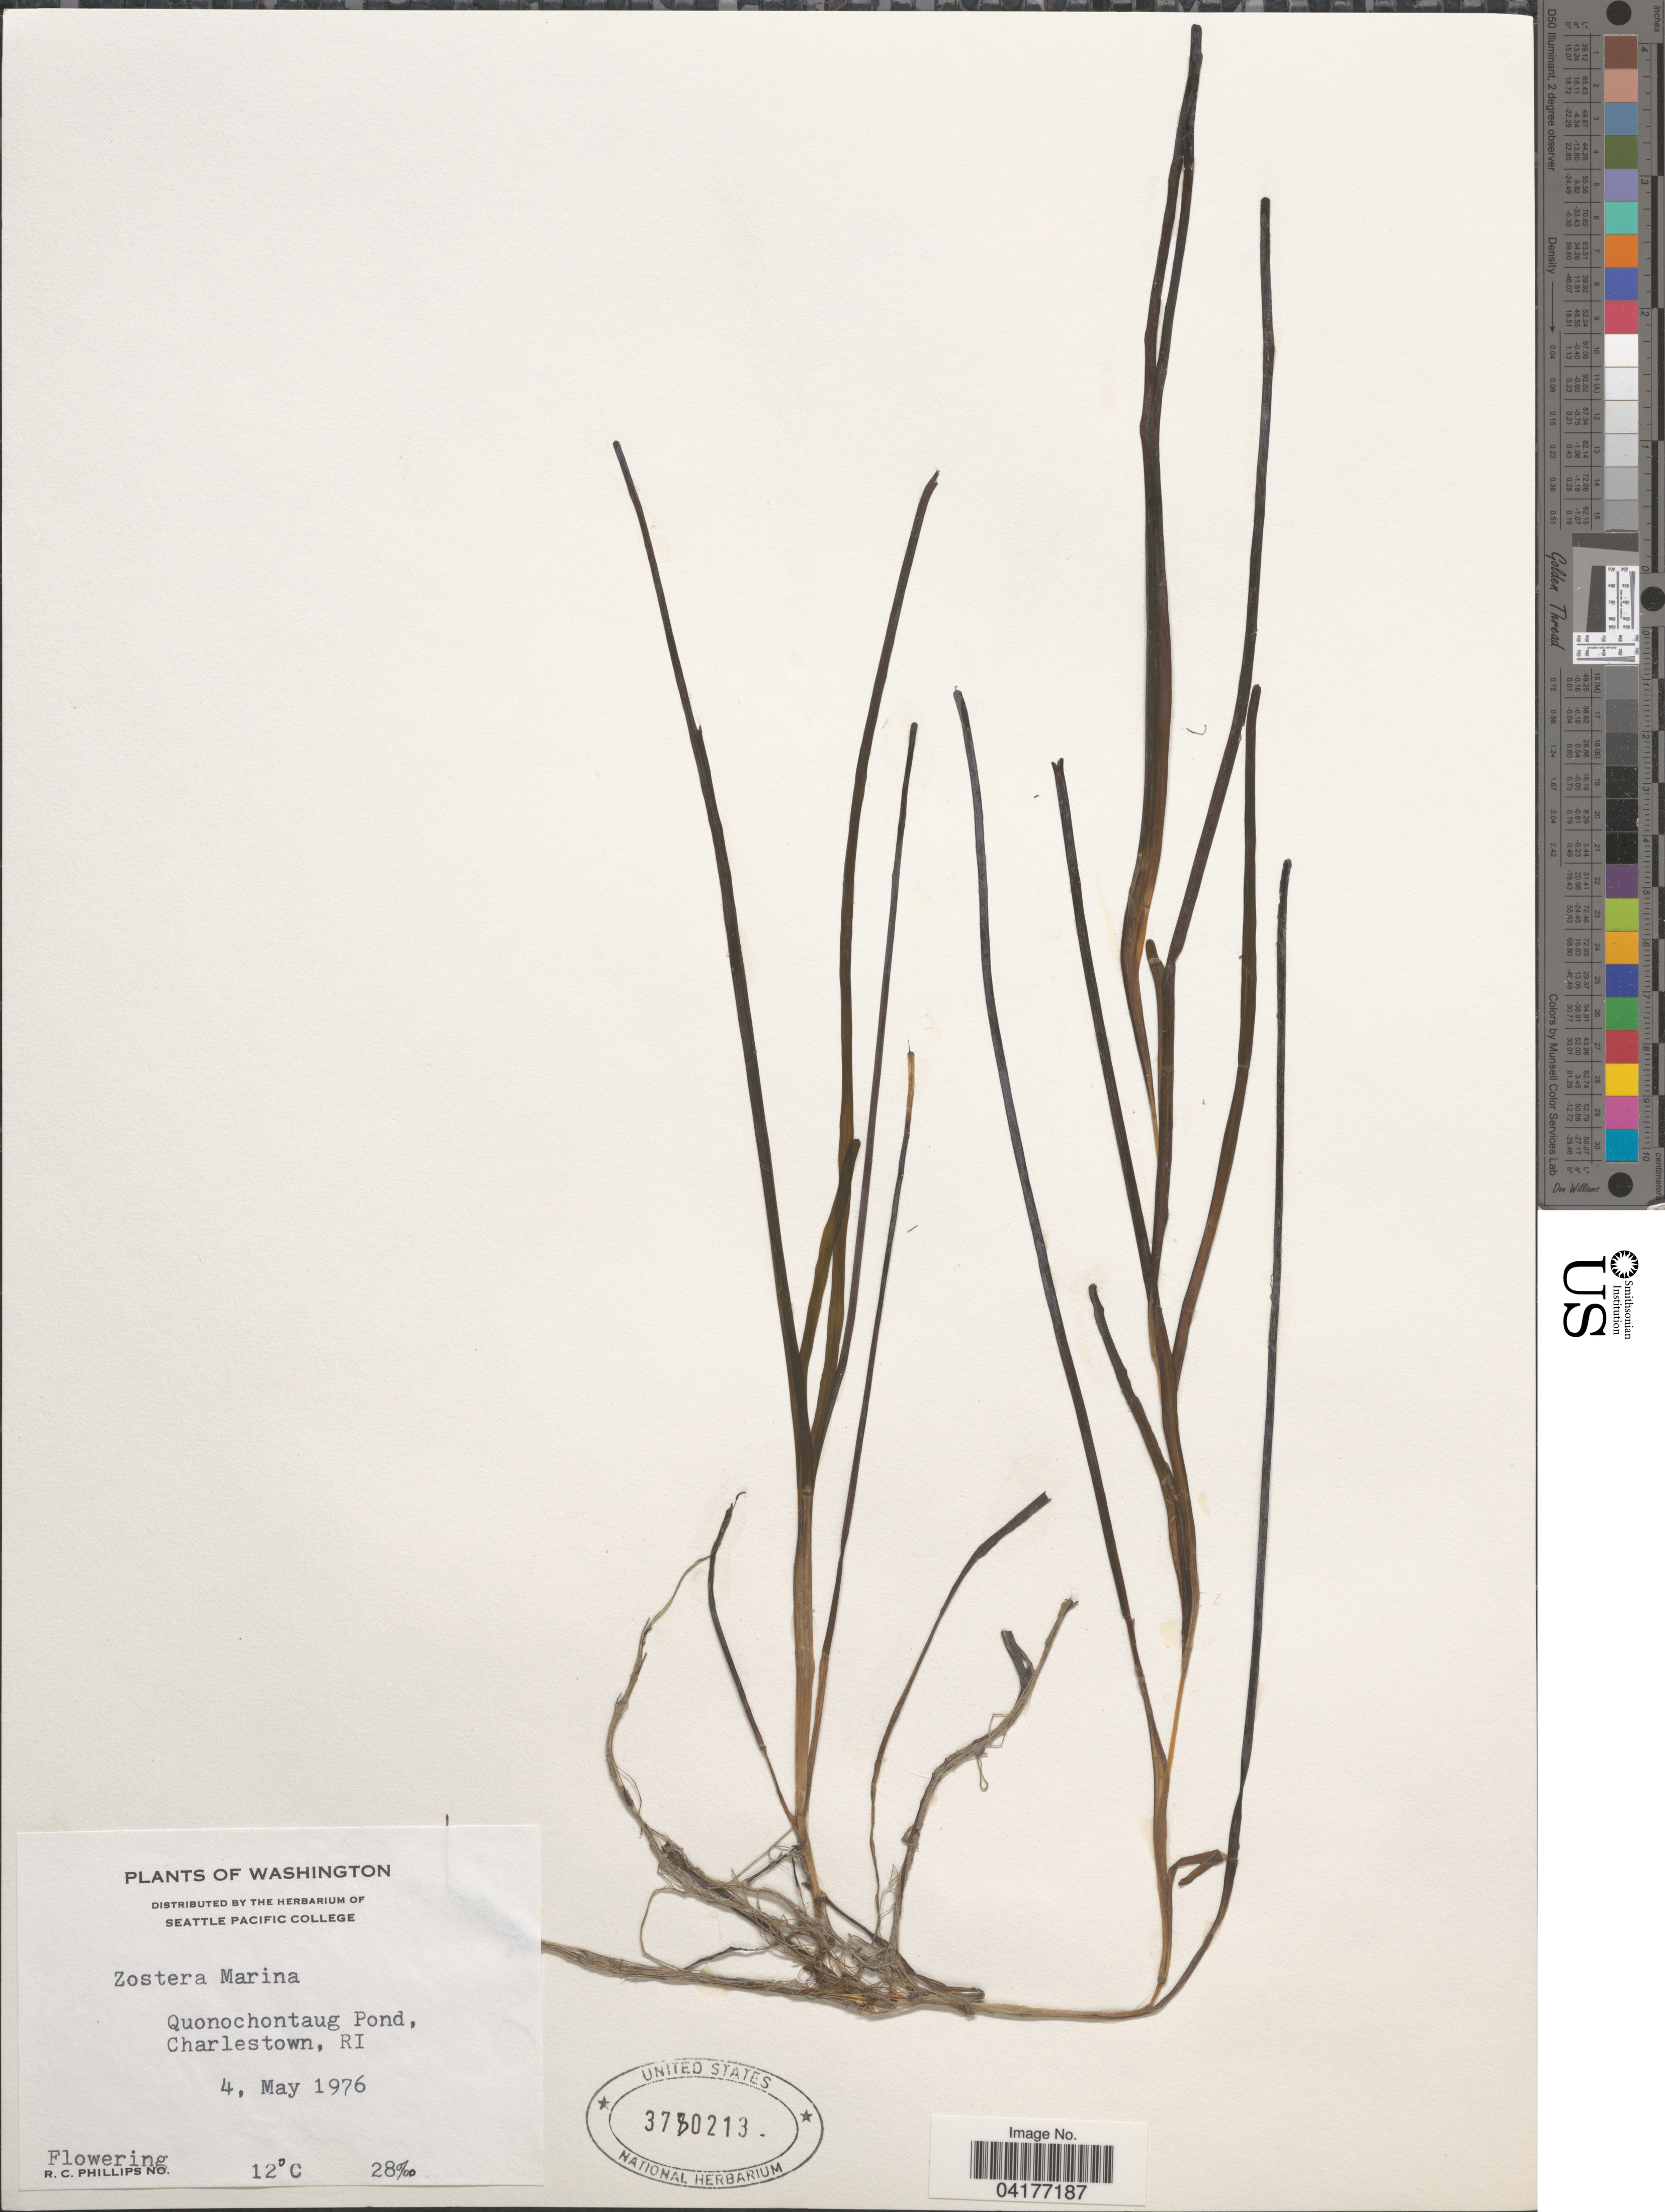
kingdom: Plantae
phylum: Tracheophyta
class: Liliopsida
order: Alismatales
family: Zosteraceae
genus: Zostera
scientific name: Zostera marina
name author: L.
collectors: R. C. Phillips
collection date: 1976-05-04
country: United States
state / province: Rhode Island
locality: Quonochontaug Pond, Charlestown.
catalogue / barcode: US 3780213